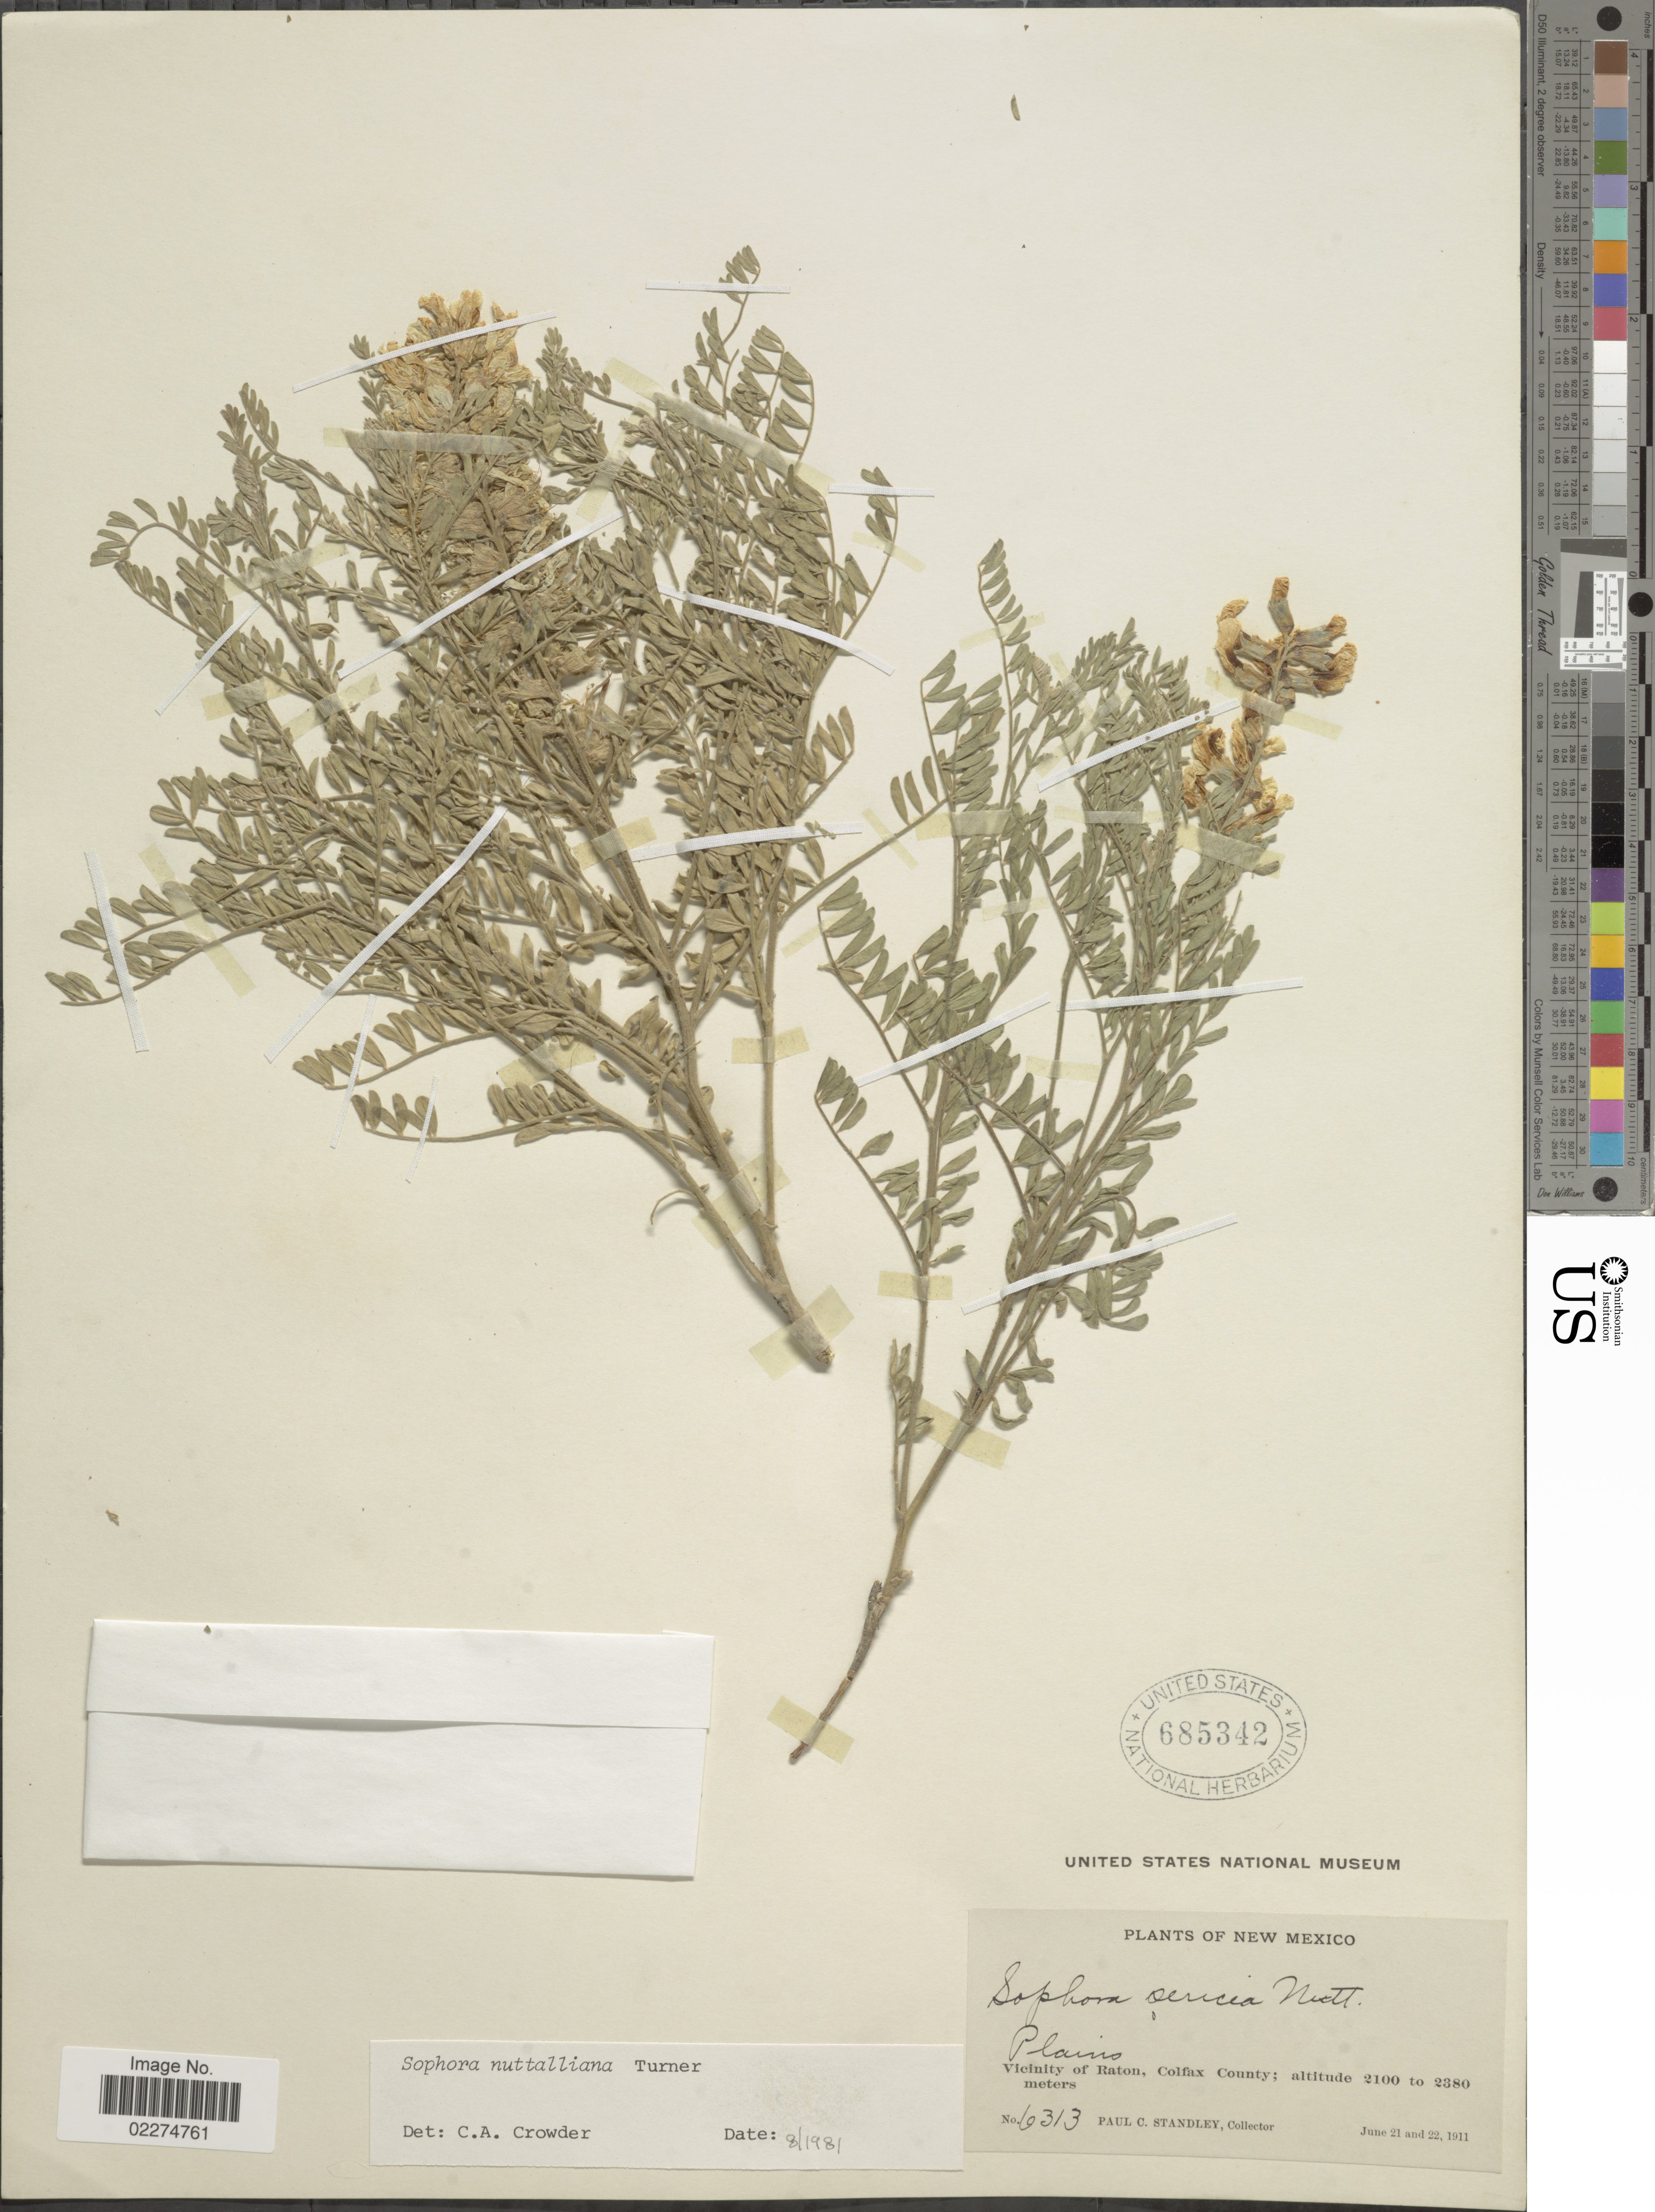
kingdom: Plantae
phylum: Tracheophyta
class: Magnoliopsida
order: Fabales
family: Fabaceae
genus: Sophora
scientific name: Sophora nuttalliana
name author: B.L. Turner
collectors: P. C. Standley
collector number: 6313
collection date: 1911-06-21/1911-06-22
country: United States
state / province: New Mexico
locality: Plains, Vicinity of Raton, Colfax County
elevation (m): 2100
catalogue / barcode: US 685342